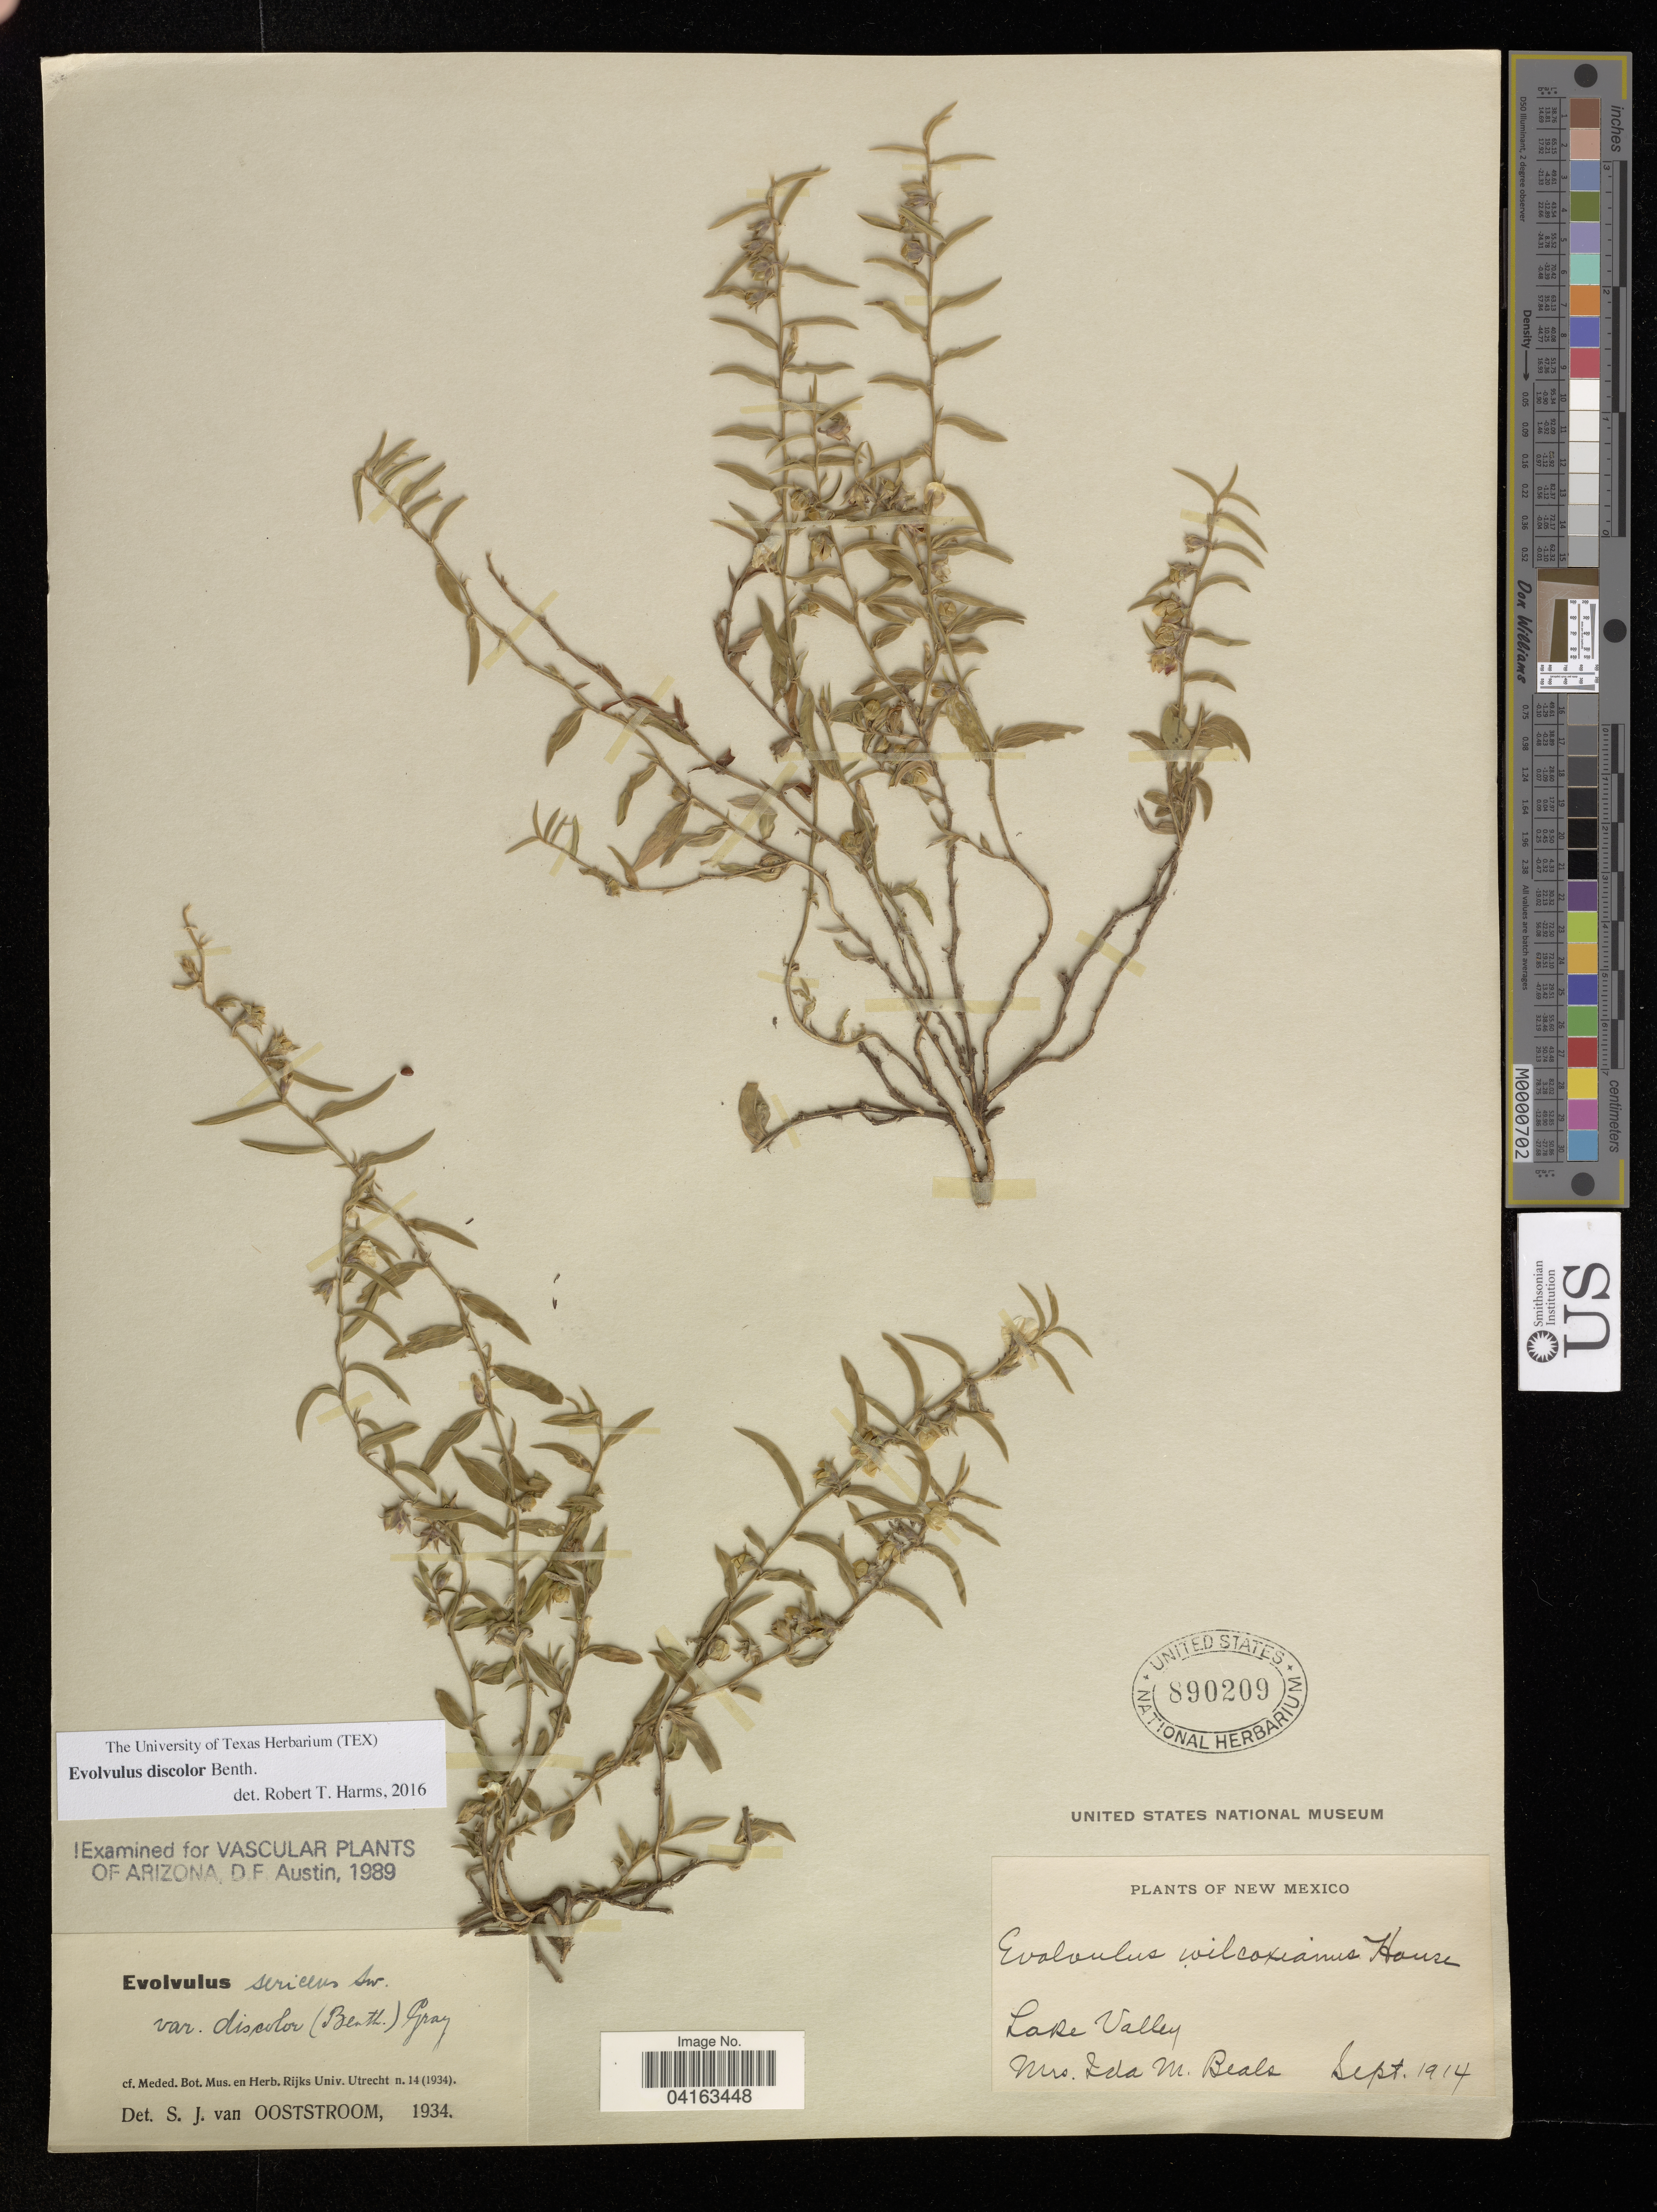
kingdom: Plantae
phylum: Tracheophyta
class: Magnoliopsida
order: Solanales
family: Convolvulaceae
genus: Evolvulus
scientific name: Evolvulus discolor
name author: Benth.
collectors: I. Beals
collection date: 1914-09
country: United States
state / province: New Mexico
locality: Lake Valley.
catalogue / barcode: US 890209